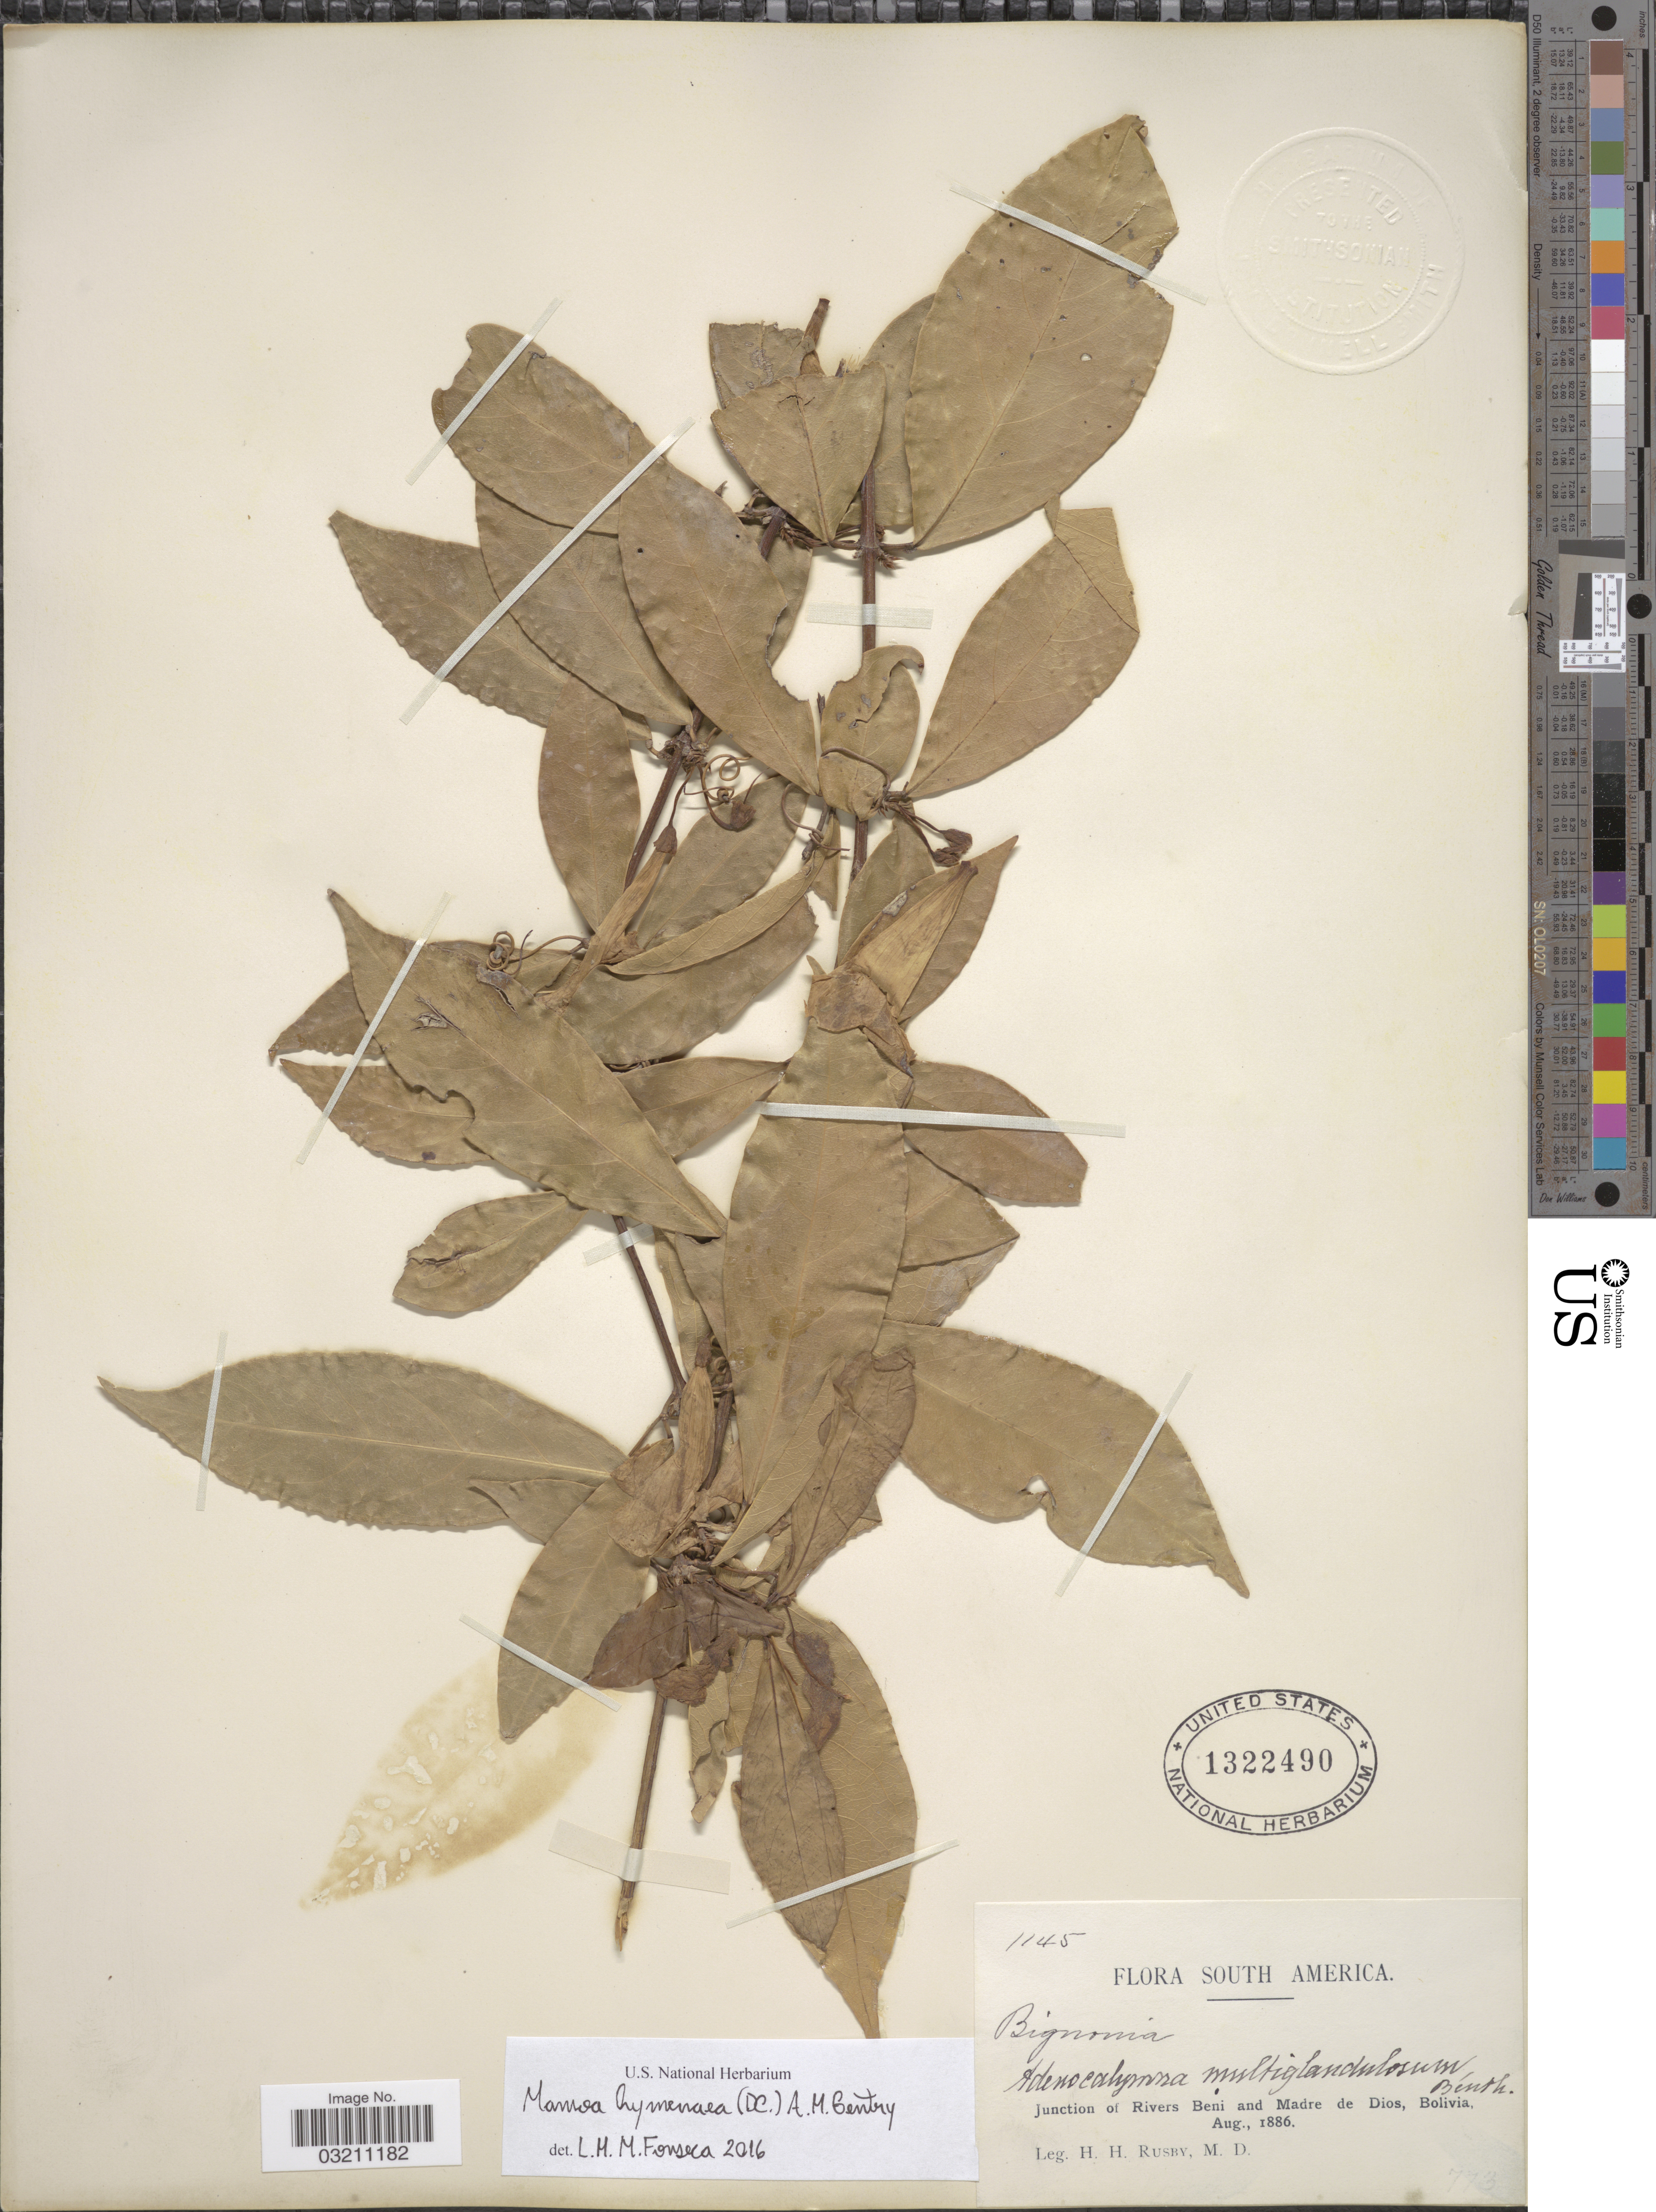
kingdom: Plantae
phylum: Tracheophyta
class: Magnoliopsida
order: Lamiales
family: Bignoniaceae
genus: Mansoa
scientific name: Mansoa hymenaea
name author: (DC.) A.H. Gentry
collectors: H. H. Rusby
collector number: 1145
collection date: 1886-08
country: Bolivia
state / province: Beni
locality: Junction of Rivers Beni and Madre de Dios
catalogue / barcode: US 1322490